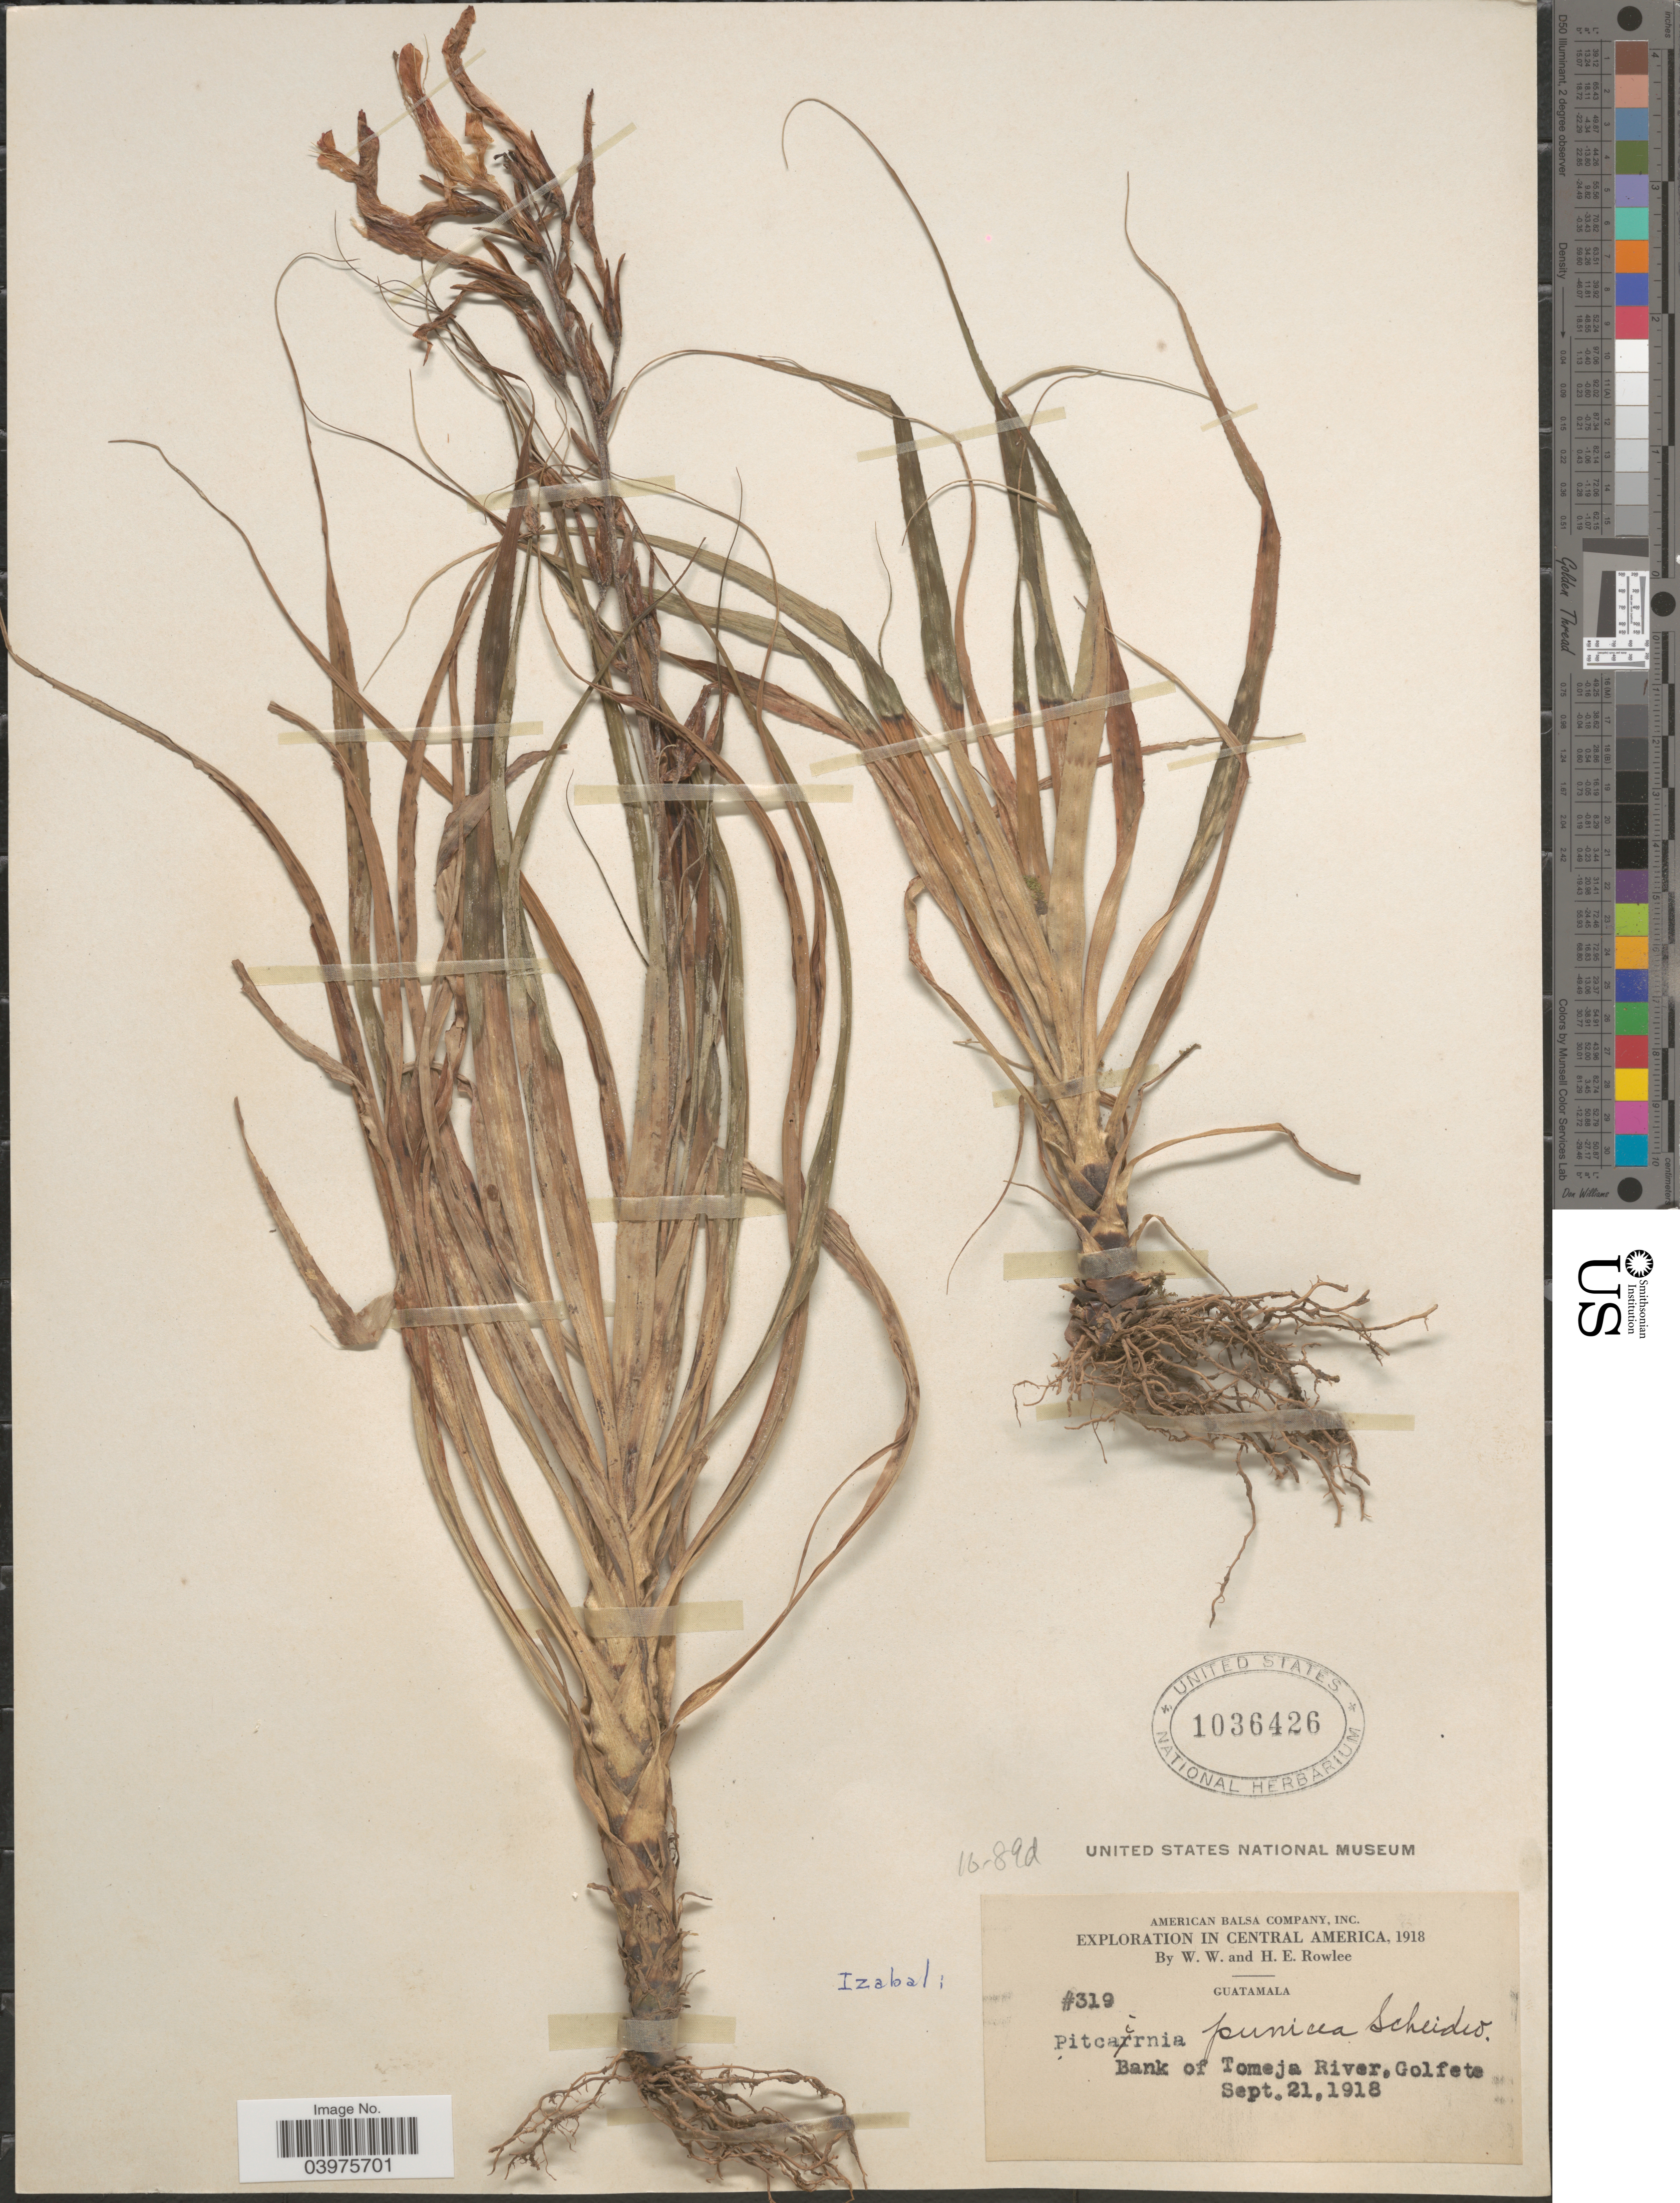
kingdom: Plantae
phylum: Tracheophyta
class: Liliopsida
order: Poales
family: Bromeliaceae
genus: Pitcairnia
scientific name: Pitcairnia punicea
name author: Scheidw.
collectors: W. W. Rowlee & H. E. Rowlee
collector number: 319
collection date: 1918-09-21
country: Guatemala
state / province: Izabal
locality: Bank of Tomeja River, Golfete.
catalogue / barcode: US 1036426